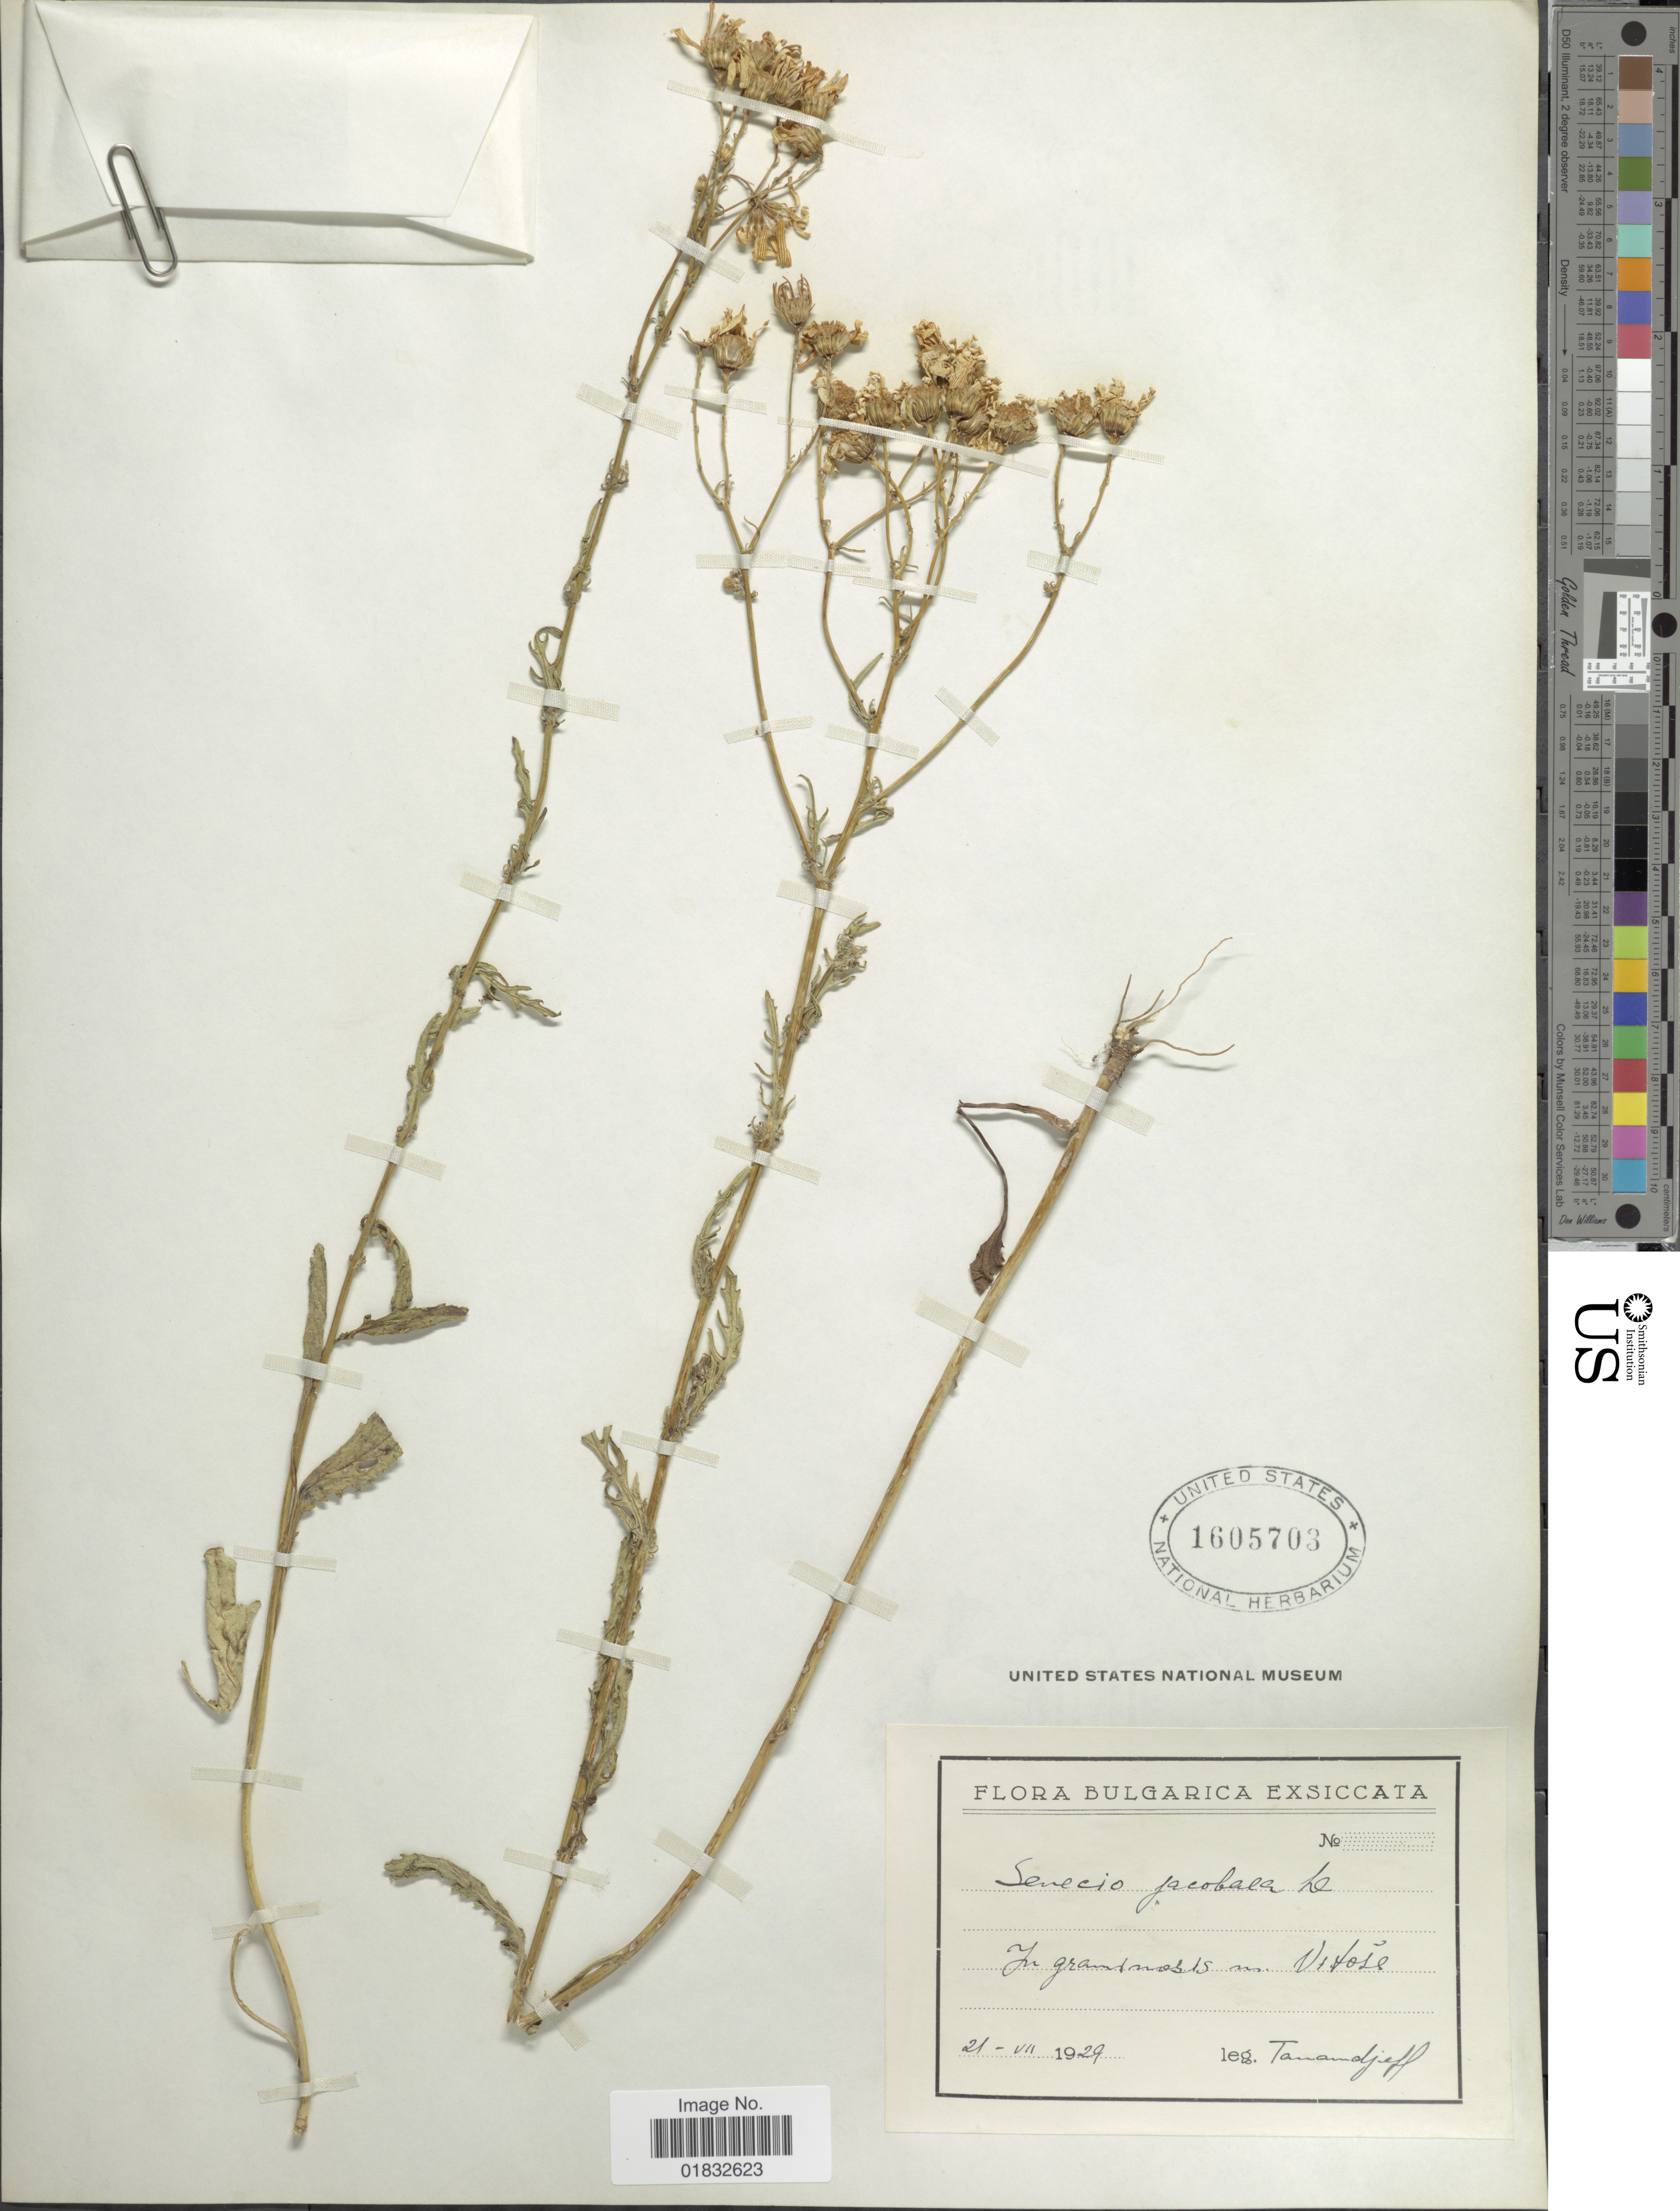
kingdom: Plantae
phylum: Tracheophyta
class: Magnoliopsida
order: Asterales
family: Asteraceae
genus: Jacobaea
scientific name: Jacobaea vulgaris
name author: Gaertn.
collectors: -. Tanandjeff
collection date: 1929-07-21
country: Bulgaria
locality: In graminosis in Vitose [interpreted]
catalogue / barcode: US 1605703